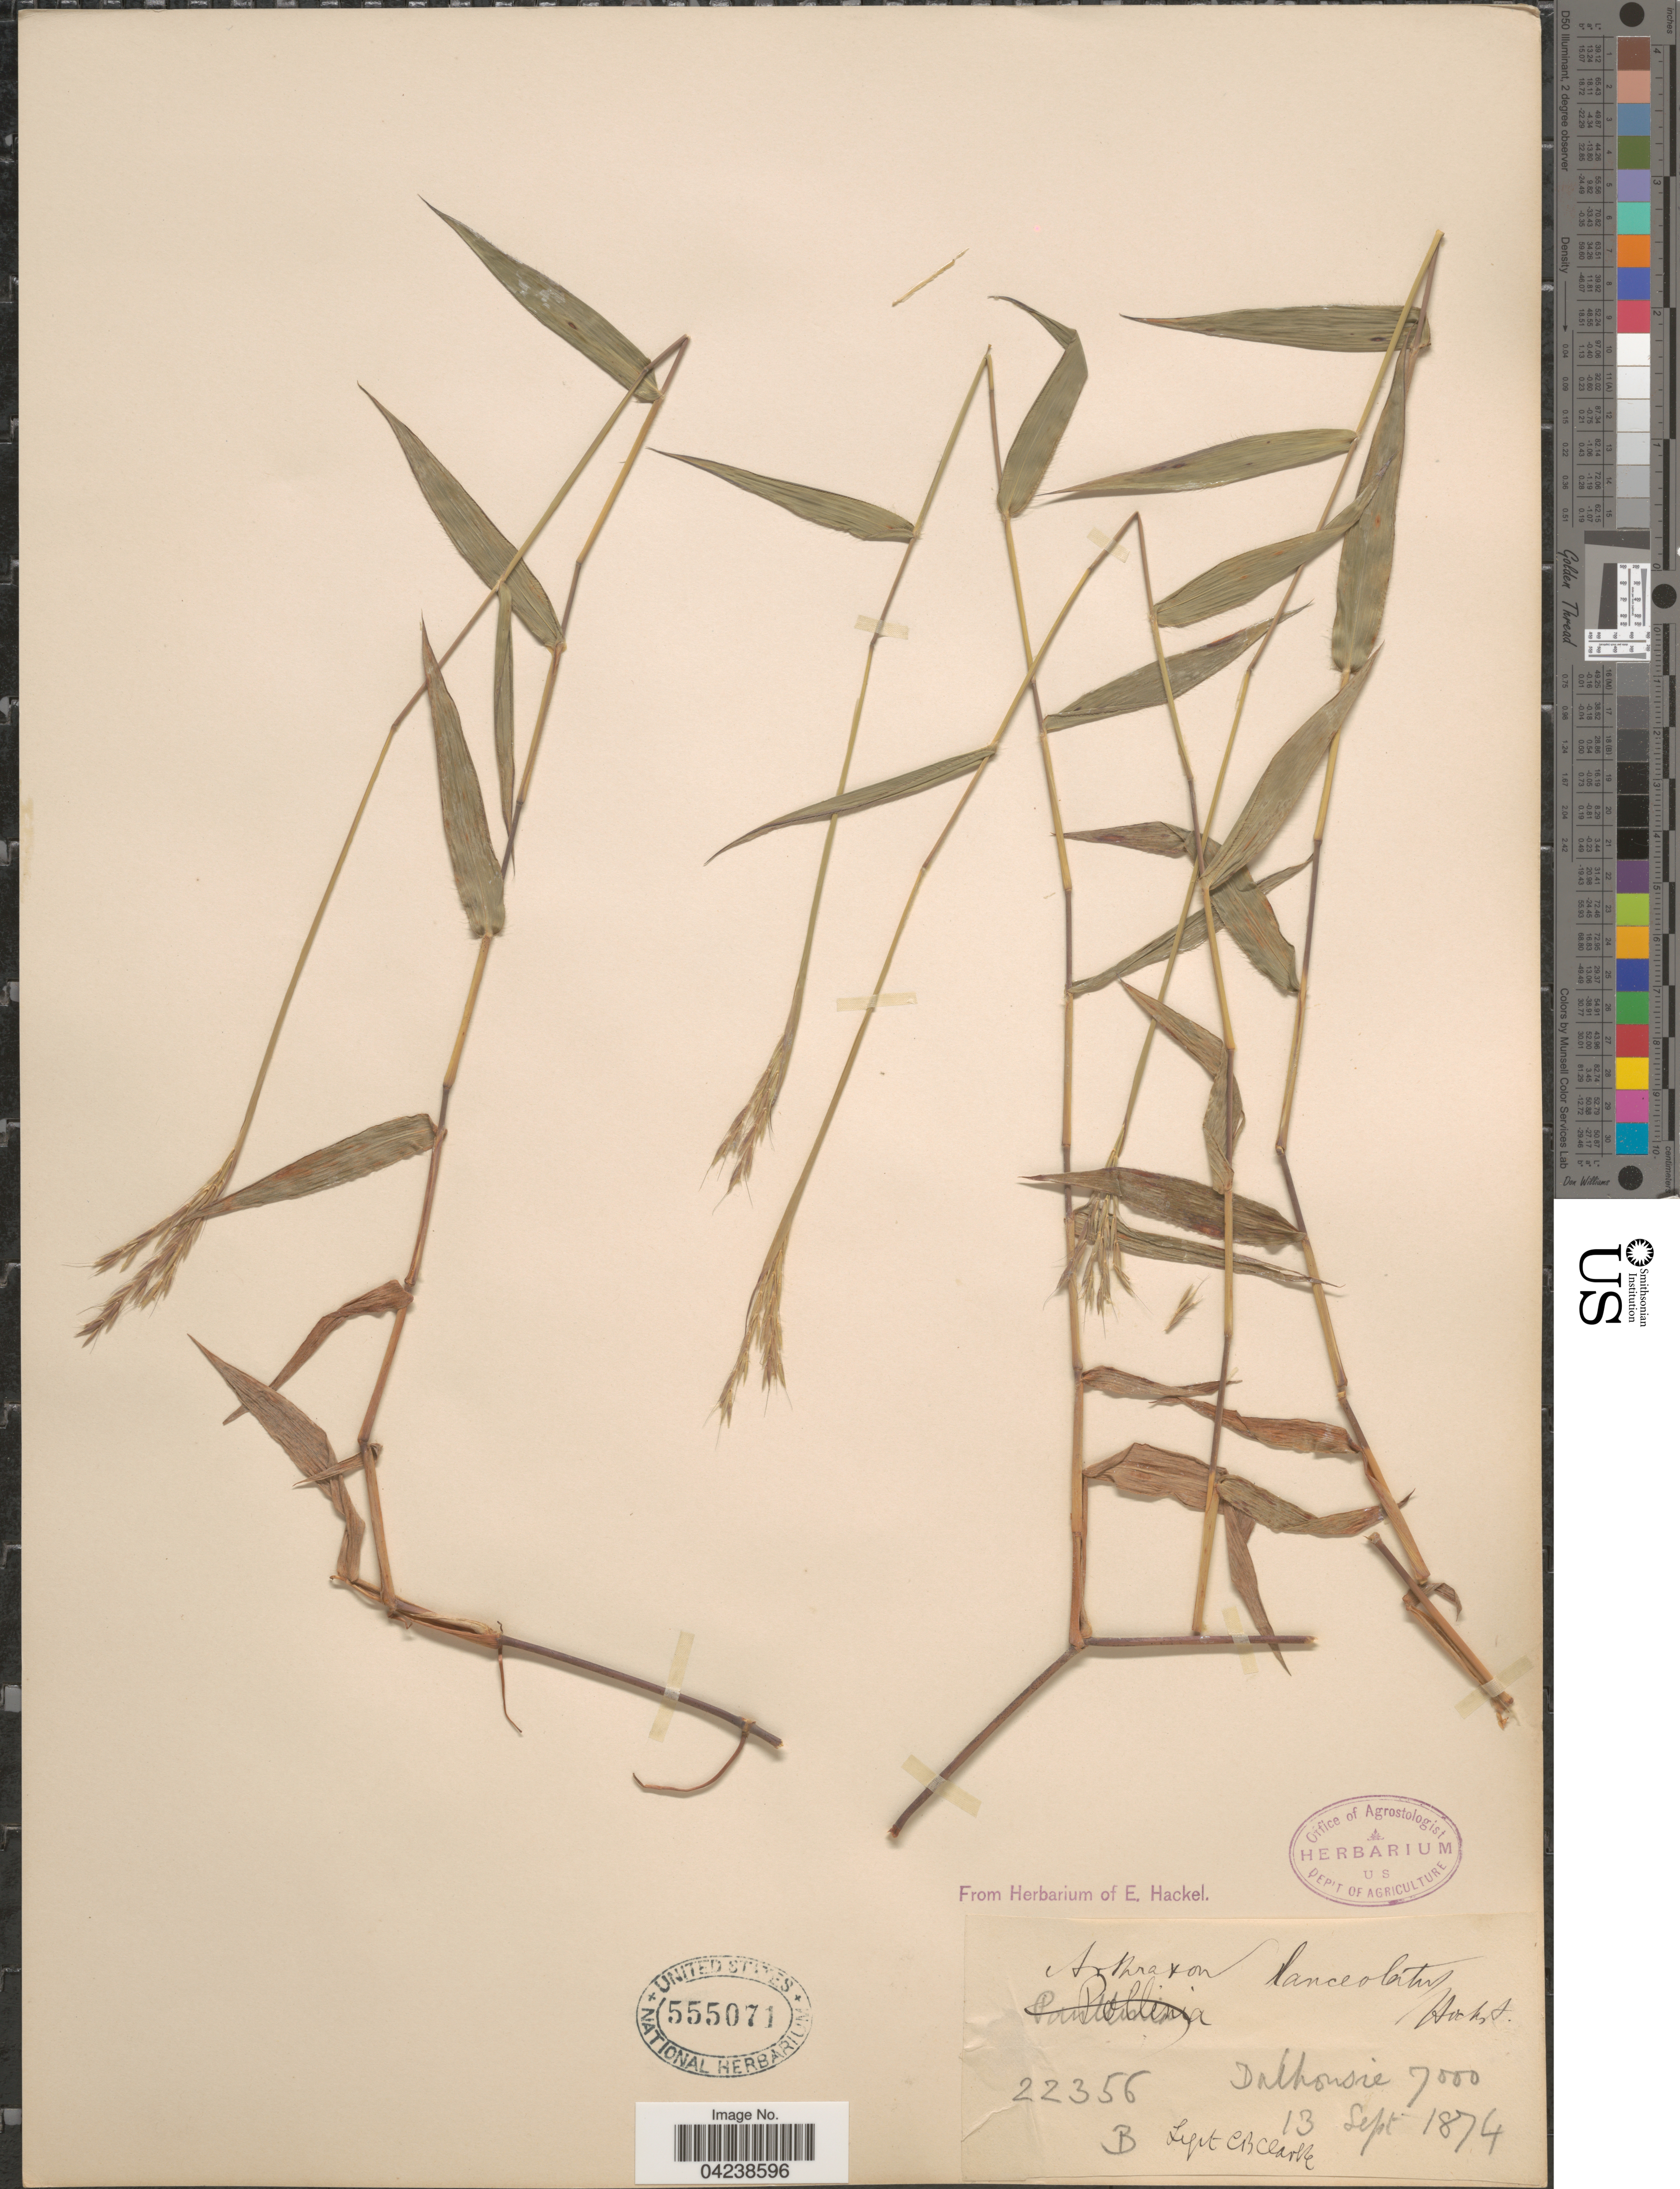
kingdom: Plantae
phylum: Tracheophyta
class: Liliopsida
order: Poales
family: Poaceae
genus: Arthraxon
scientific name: Arthraxon lanceolatus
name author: (Roxb.) Hochst.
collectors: C. B. Clarke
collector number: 22356B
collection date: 1874-09-13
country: India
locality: Dalhousie.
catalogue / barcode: US 555071